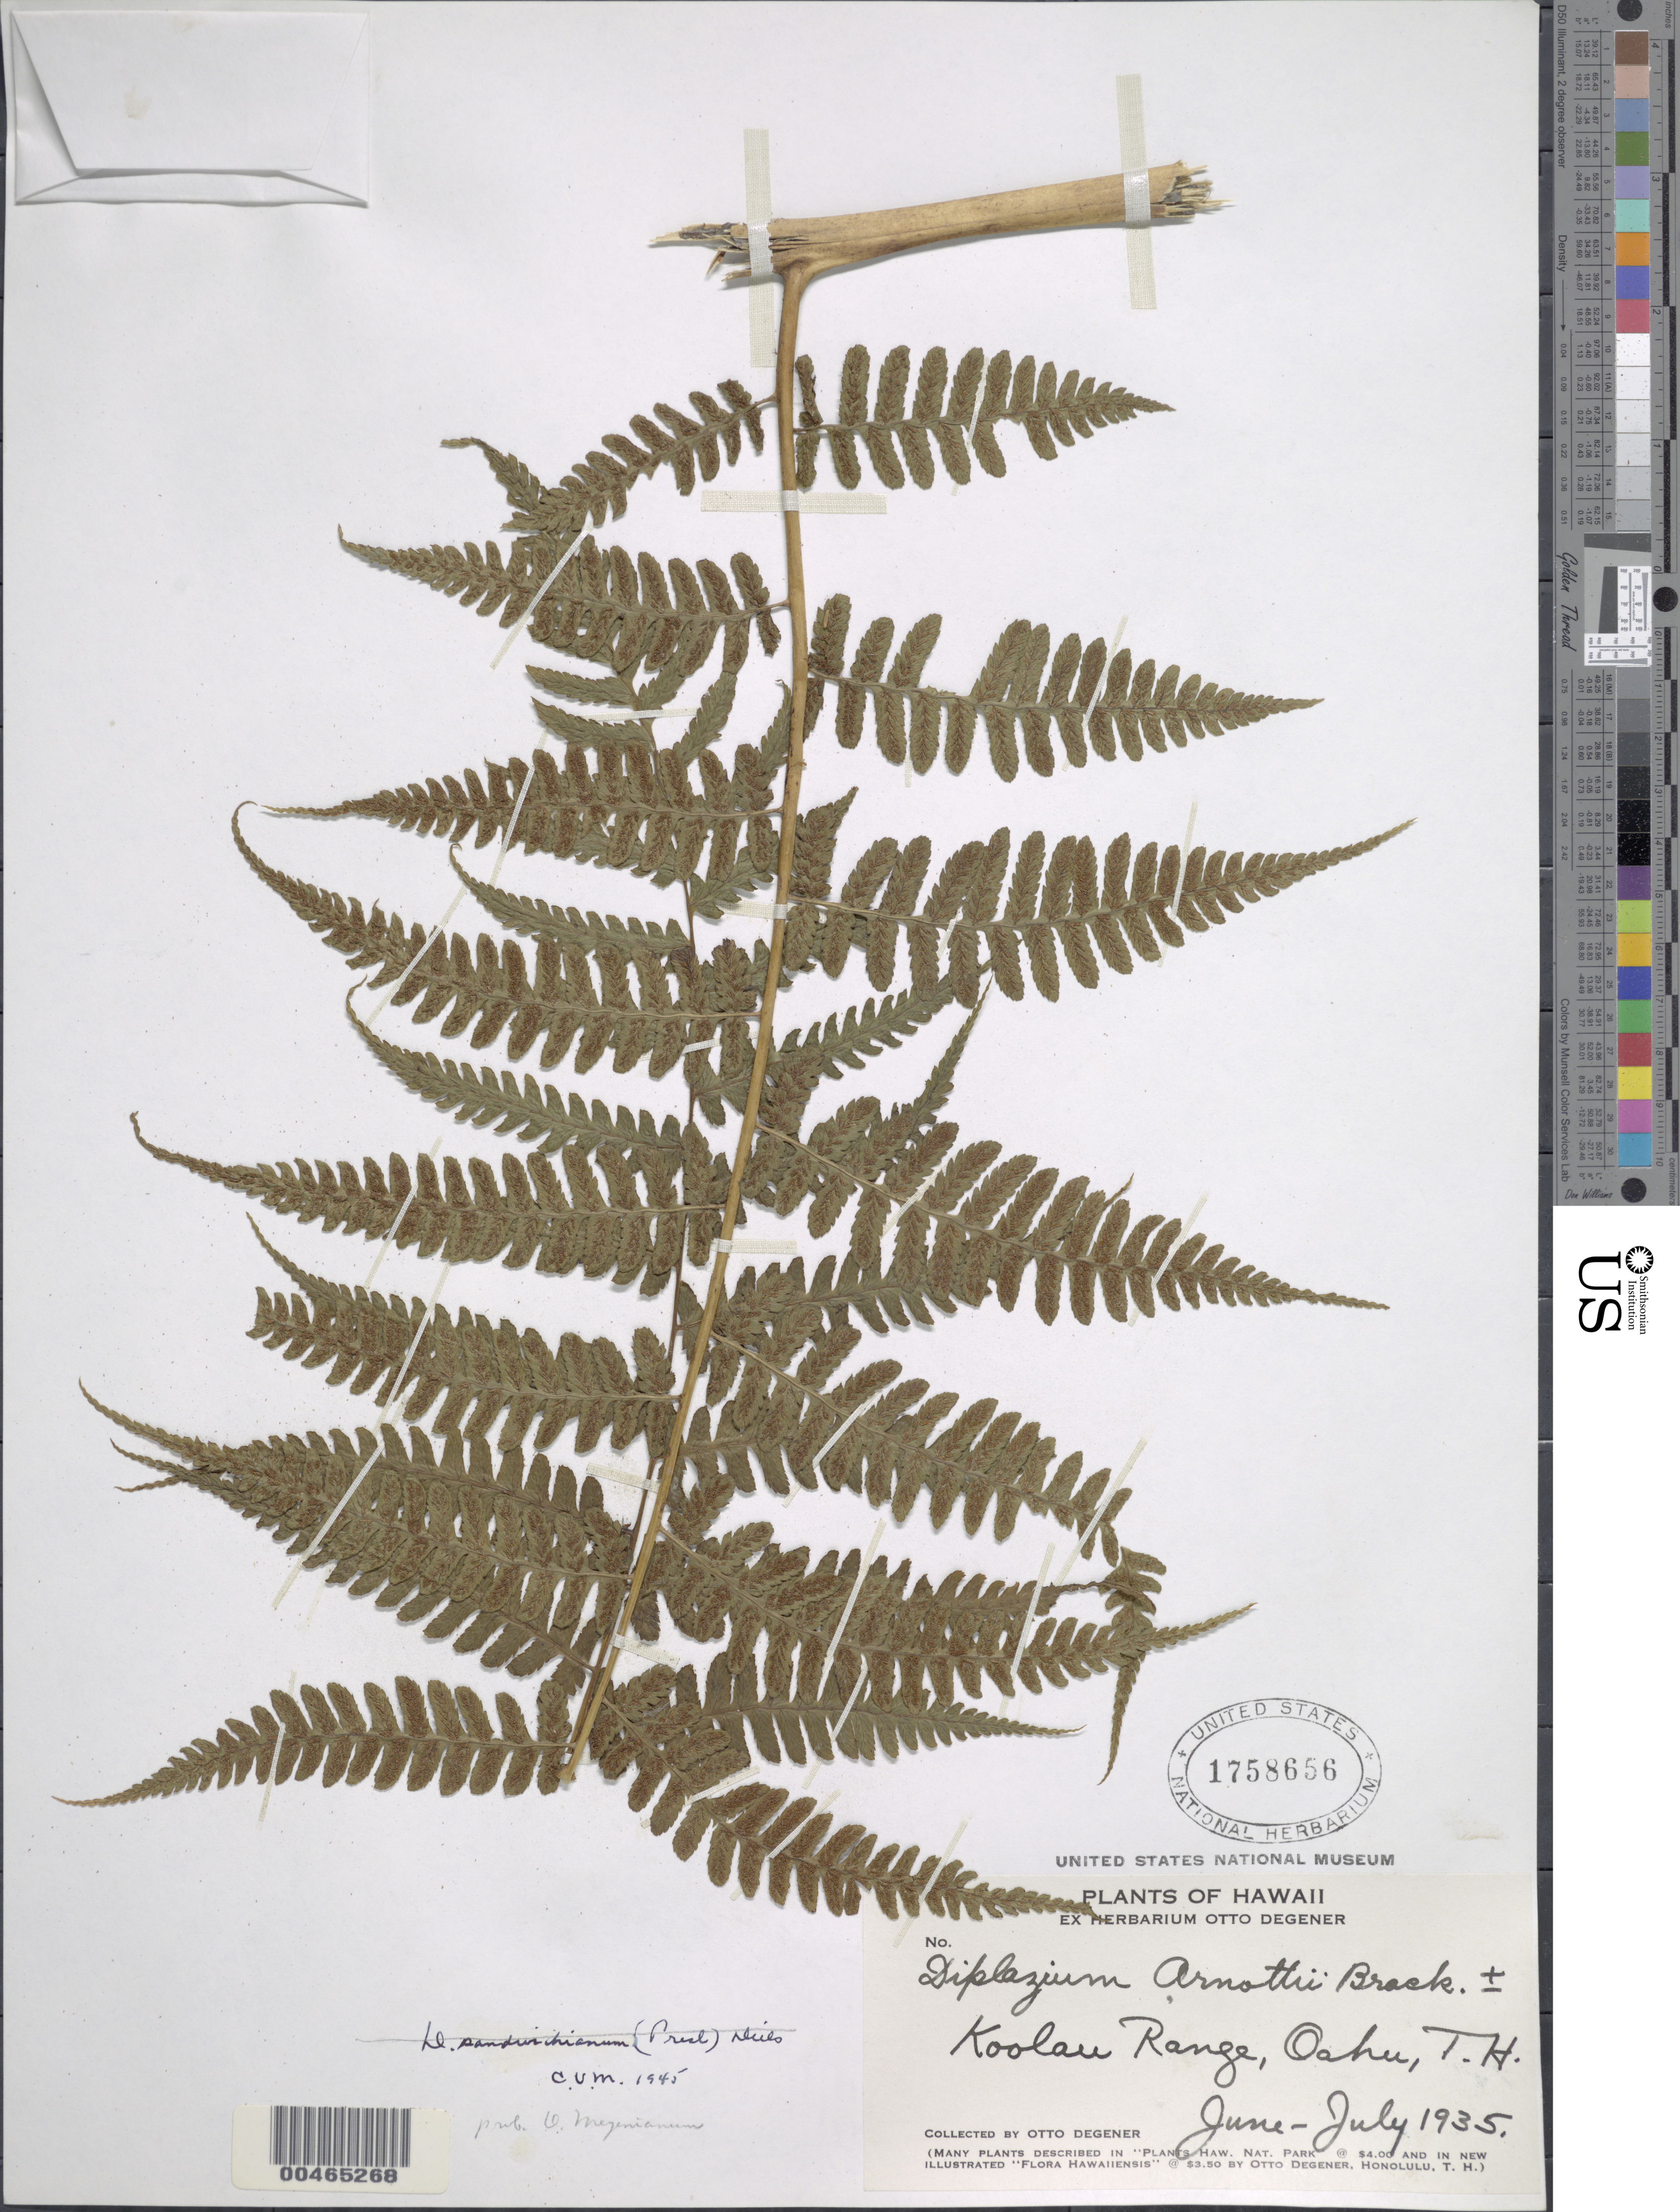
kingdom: Plantae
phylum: Tracheophyta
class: Polypodiopsida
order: Polypodiales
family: Athyriaceae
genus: Diplazium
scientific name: Diplazium arnottii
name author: Brack.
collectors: O. Degener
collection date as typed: Jun 1933 to -- Jul 1933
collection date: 1935-06/1935-07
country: United States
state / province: Hawaii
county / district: Honolulu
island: Oahu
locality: Koolau Range, Oahu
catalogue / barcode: US 1758656